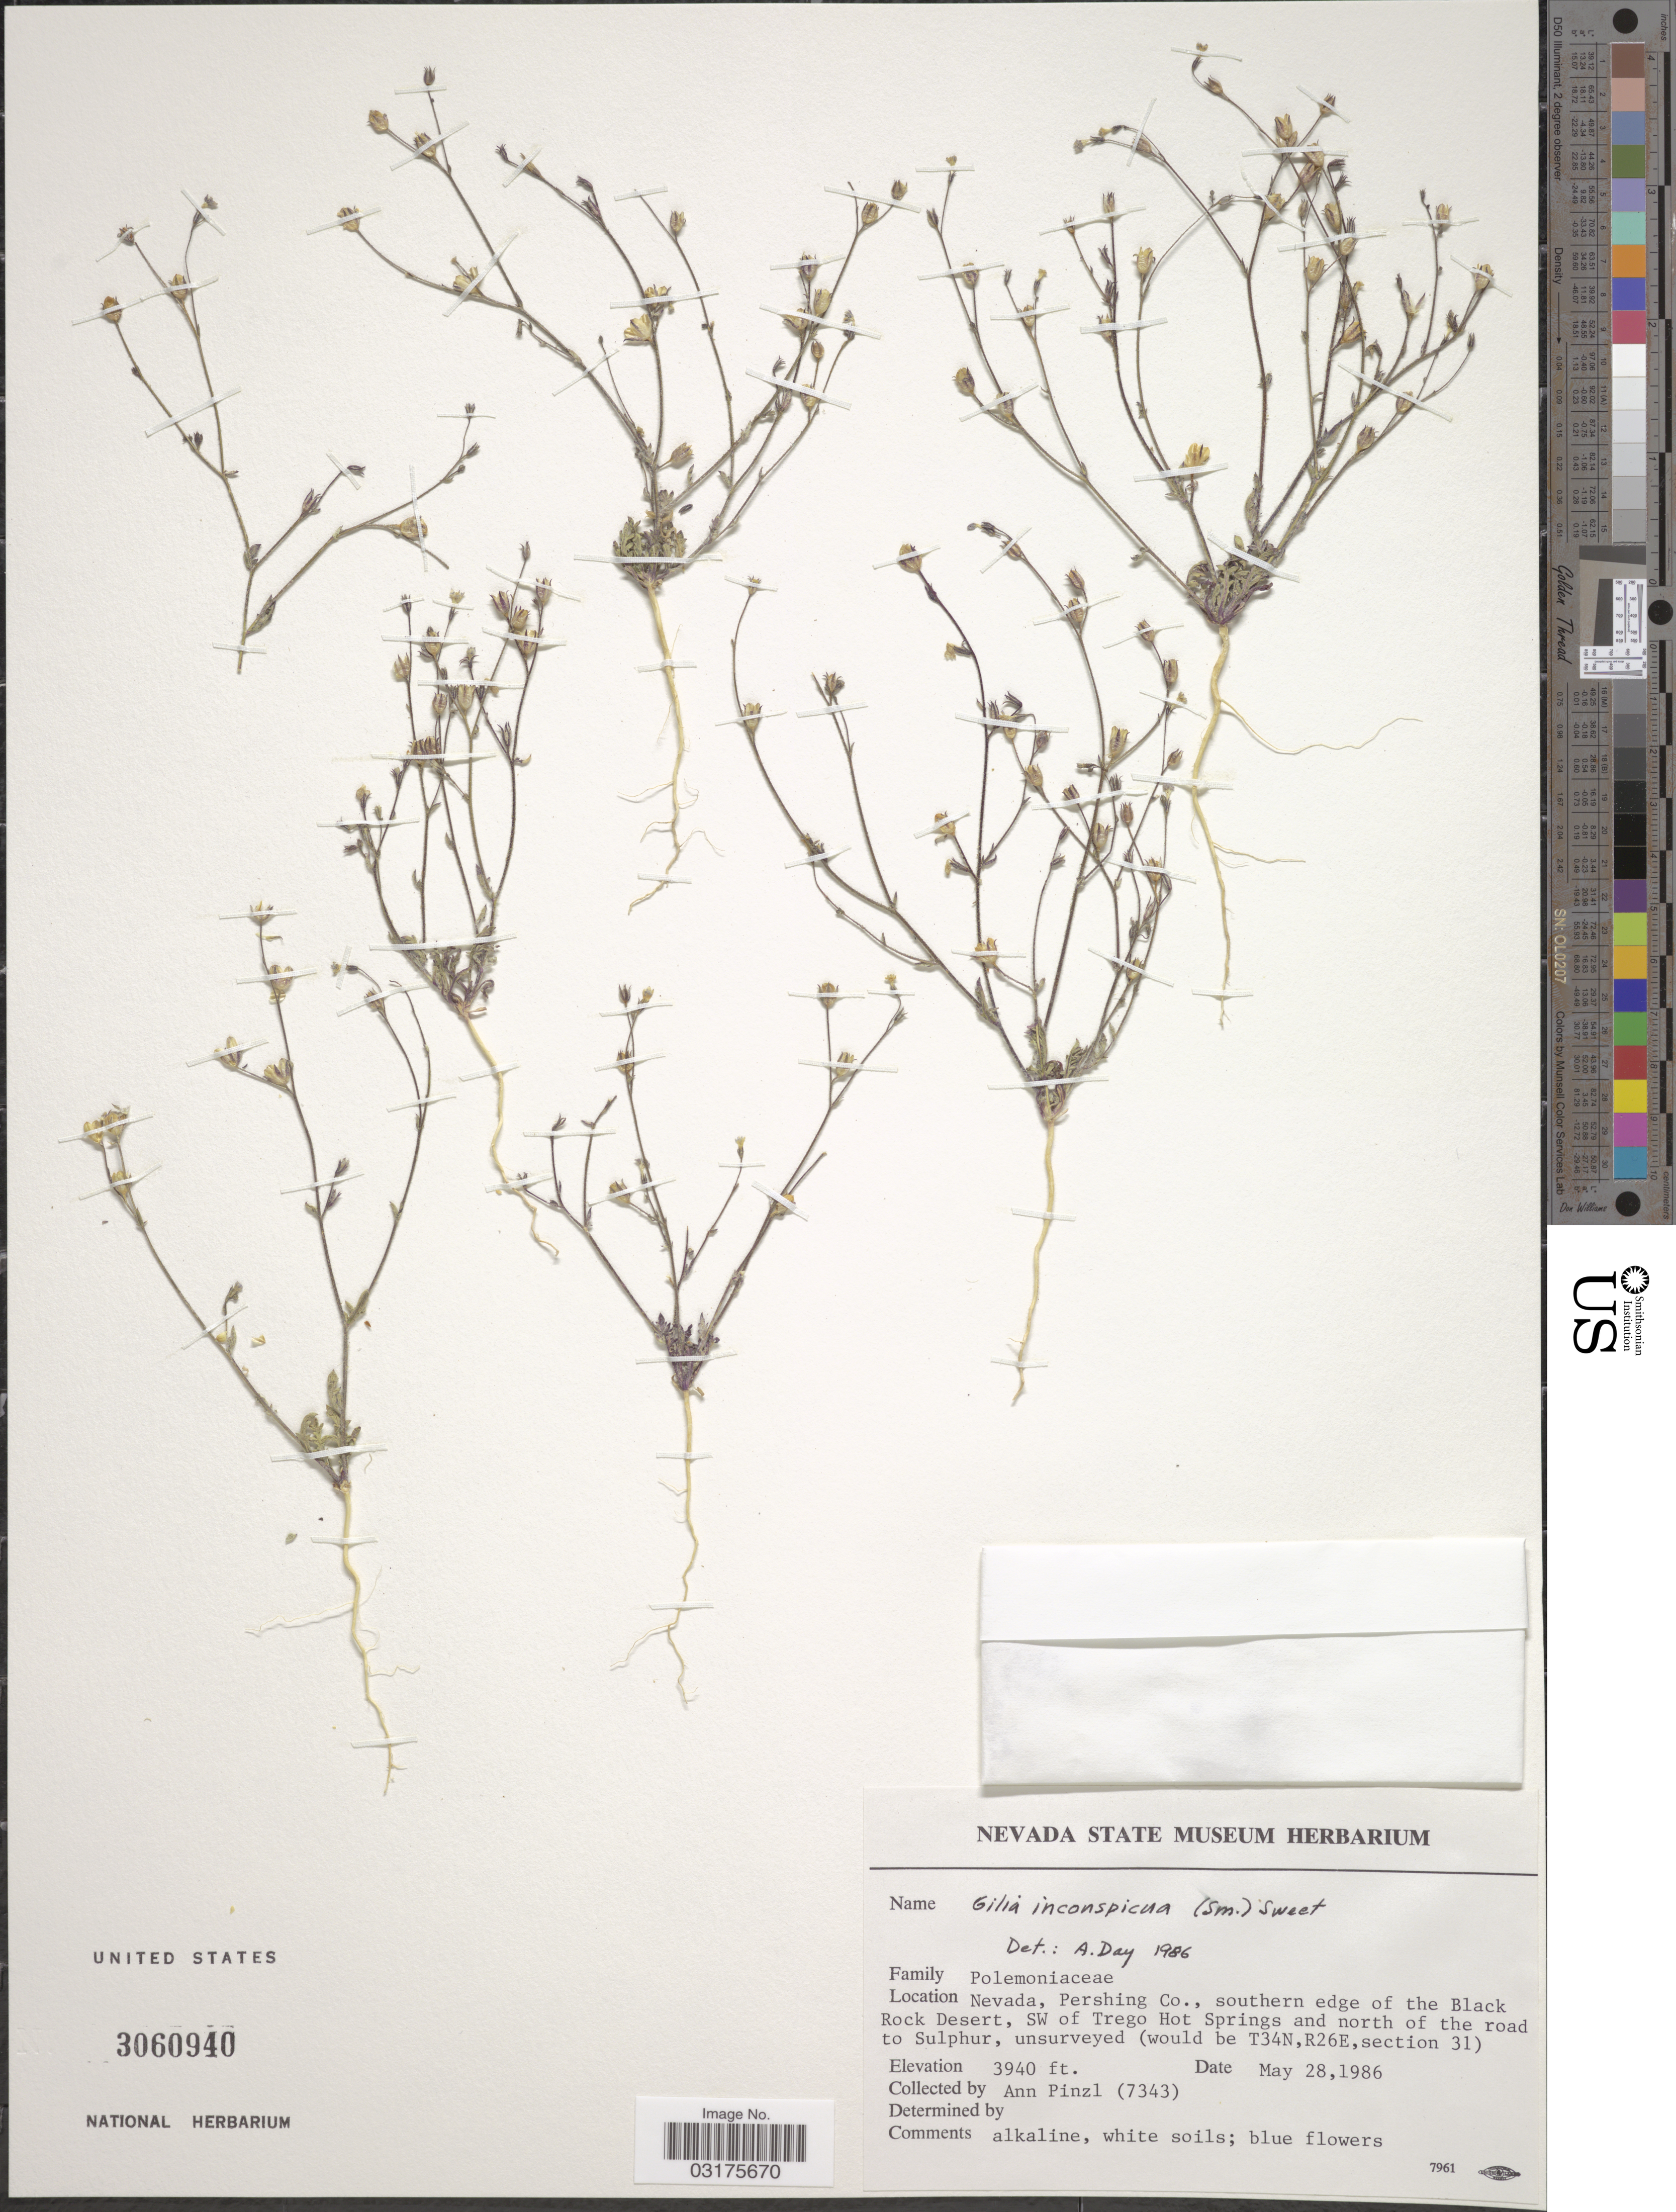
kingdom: Plantae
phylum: Tracheophyta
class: Magnoliopsida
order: Ericales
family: Polemoniaceae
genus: Gilia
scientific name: Gilia inconspicua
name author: (Sm.) Sweet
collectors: A. Pinzl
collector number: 7343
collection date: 1986-05-28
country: United States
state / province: Nevada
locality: Pershing Co., southern edge of the Black Rock Desert, SW of Trego Hot Springs and north of the road to Sulphur, unsurveyed (would be T34N, R26E, section 31).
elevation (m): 1201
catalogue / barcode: US 3060940